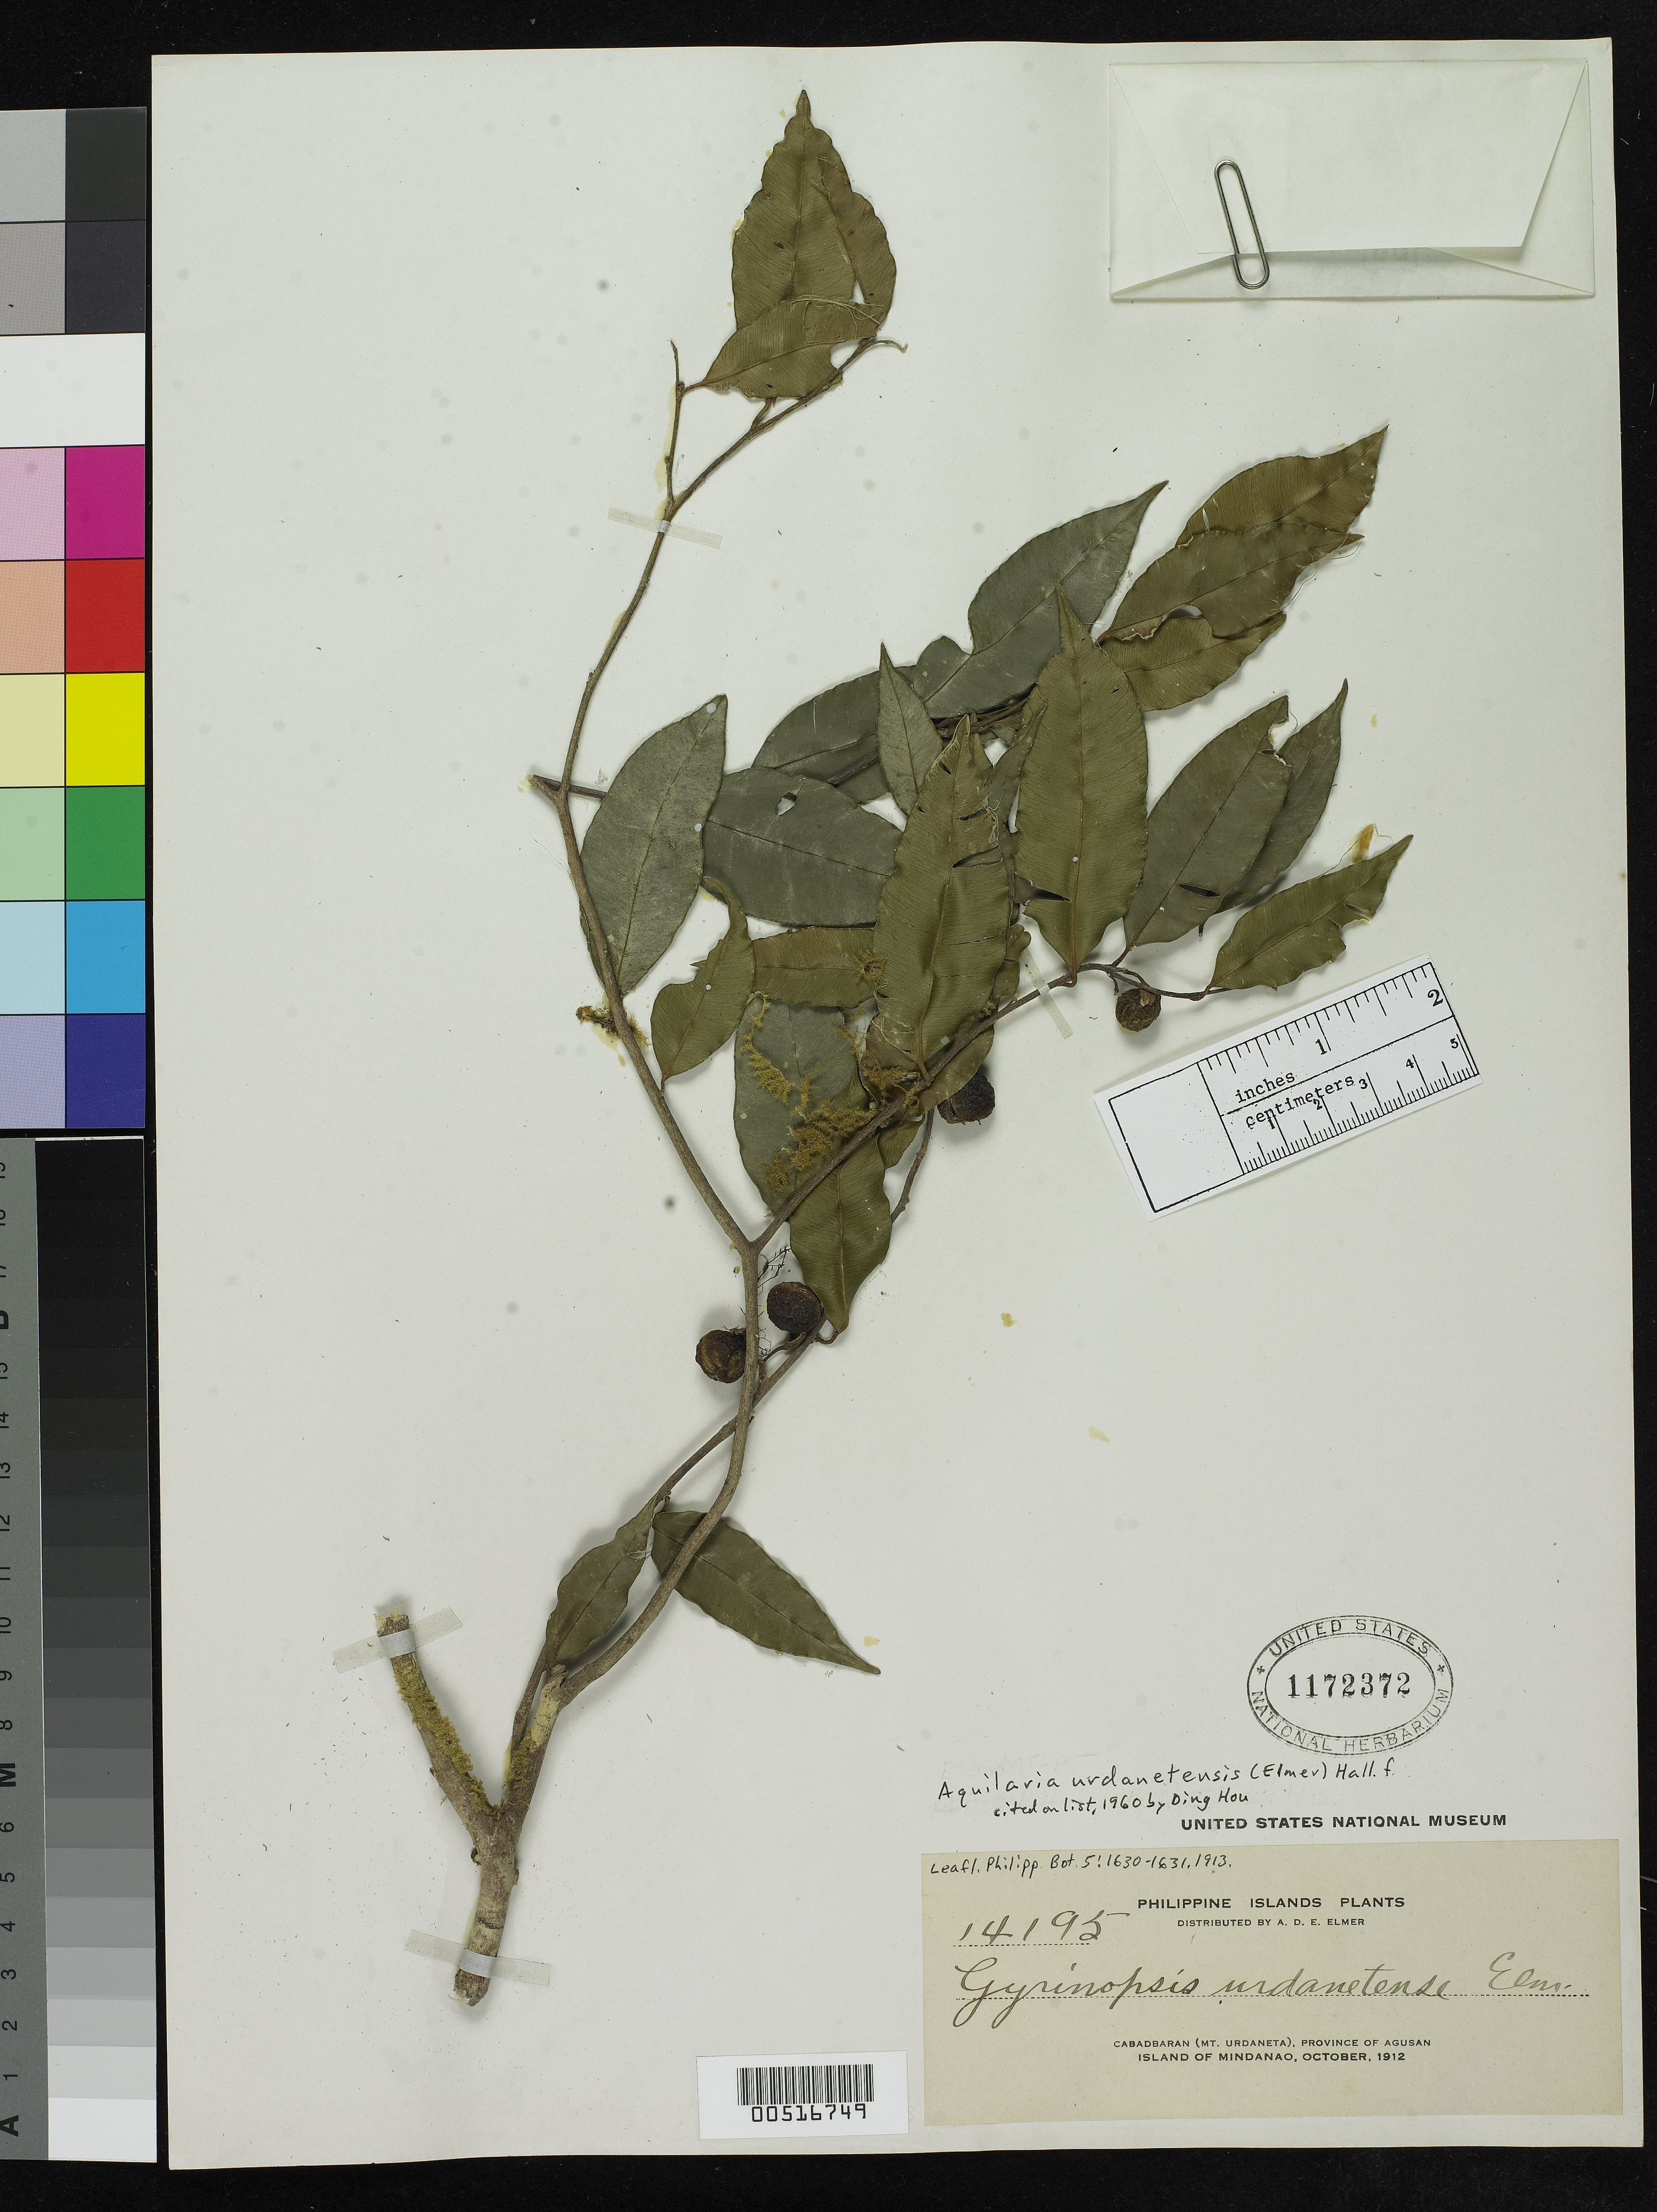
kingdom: Plantae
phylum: Tracheophyta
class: Magnoliopsida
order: Malvales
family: Thymelaeaceae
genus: Gyrinopsis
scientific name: Gyrinopsis urdanetensis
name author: Elmer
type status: Isosyntype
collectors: A. D. E. Elmer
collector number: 14195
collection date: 1912-10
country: Philippines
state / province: Caraga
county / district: Agusan del Norte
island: Mindanao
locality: Cabadbaran (Mt. Urdaneta), Province of Agusan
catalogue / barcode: US 1172372